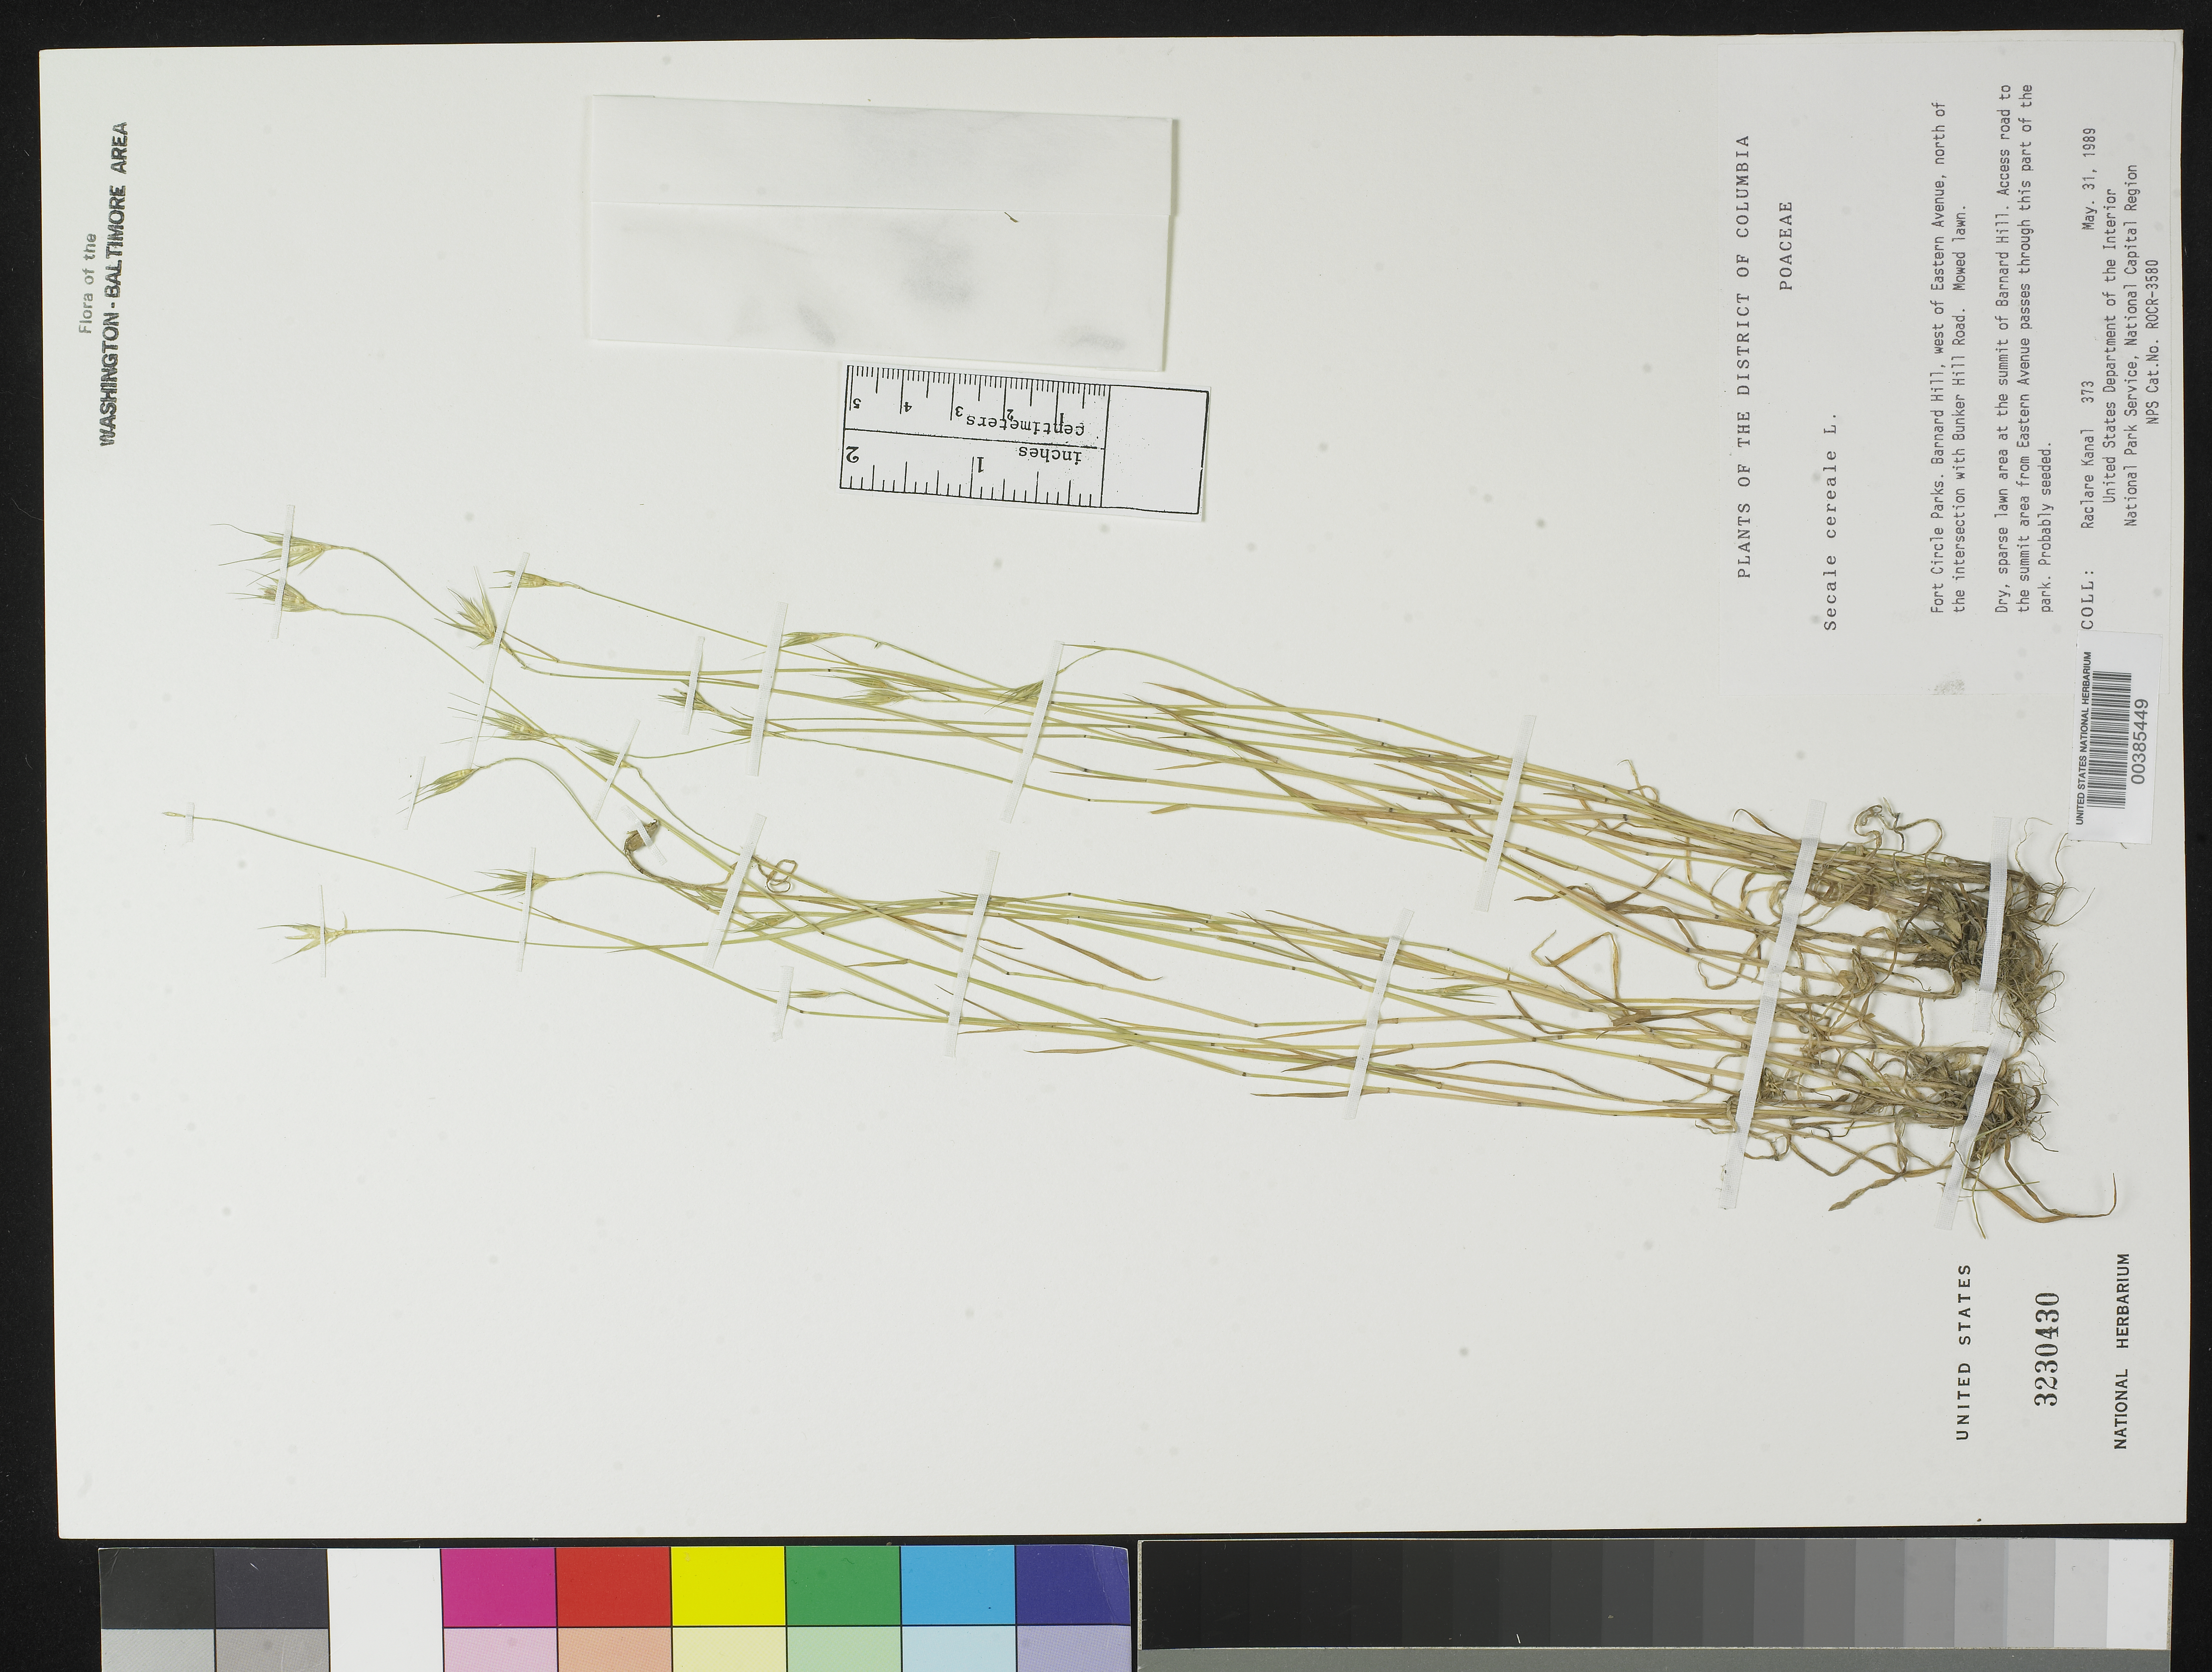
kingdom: Plantae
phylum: Tracheophyta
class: Liliopsida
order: Poales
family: Poaceae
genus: Secale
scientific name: Secale cereale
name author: L.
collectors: R. Kanal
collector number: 373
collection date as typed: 31 May 1989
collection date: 1989-05-31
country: United States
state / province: District of Columbia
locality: Fort Circle Parks, Barnard Hill, W of Eastern Ave Fort Circle Parks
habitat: Mowed lawn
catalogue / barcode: US 3230430